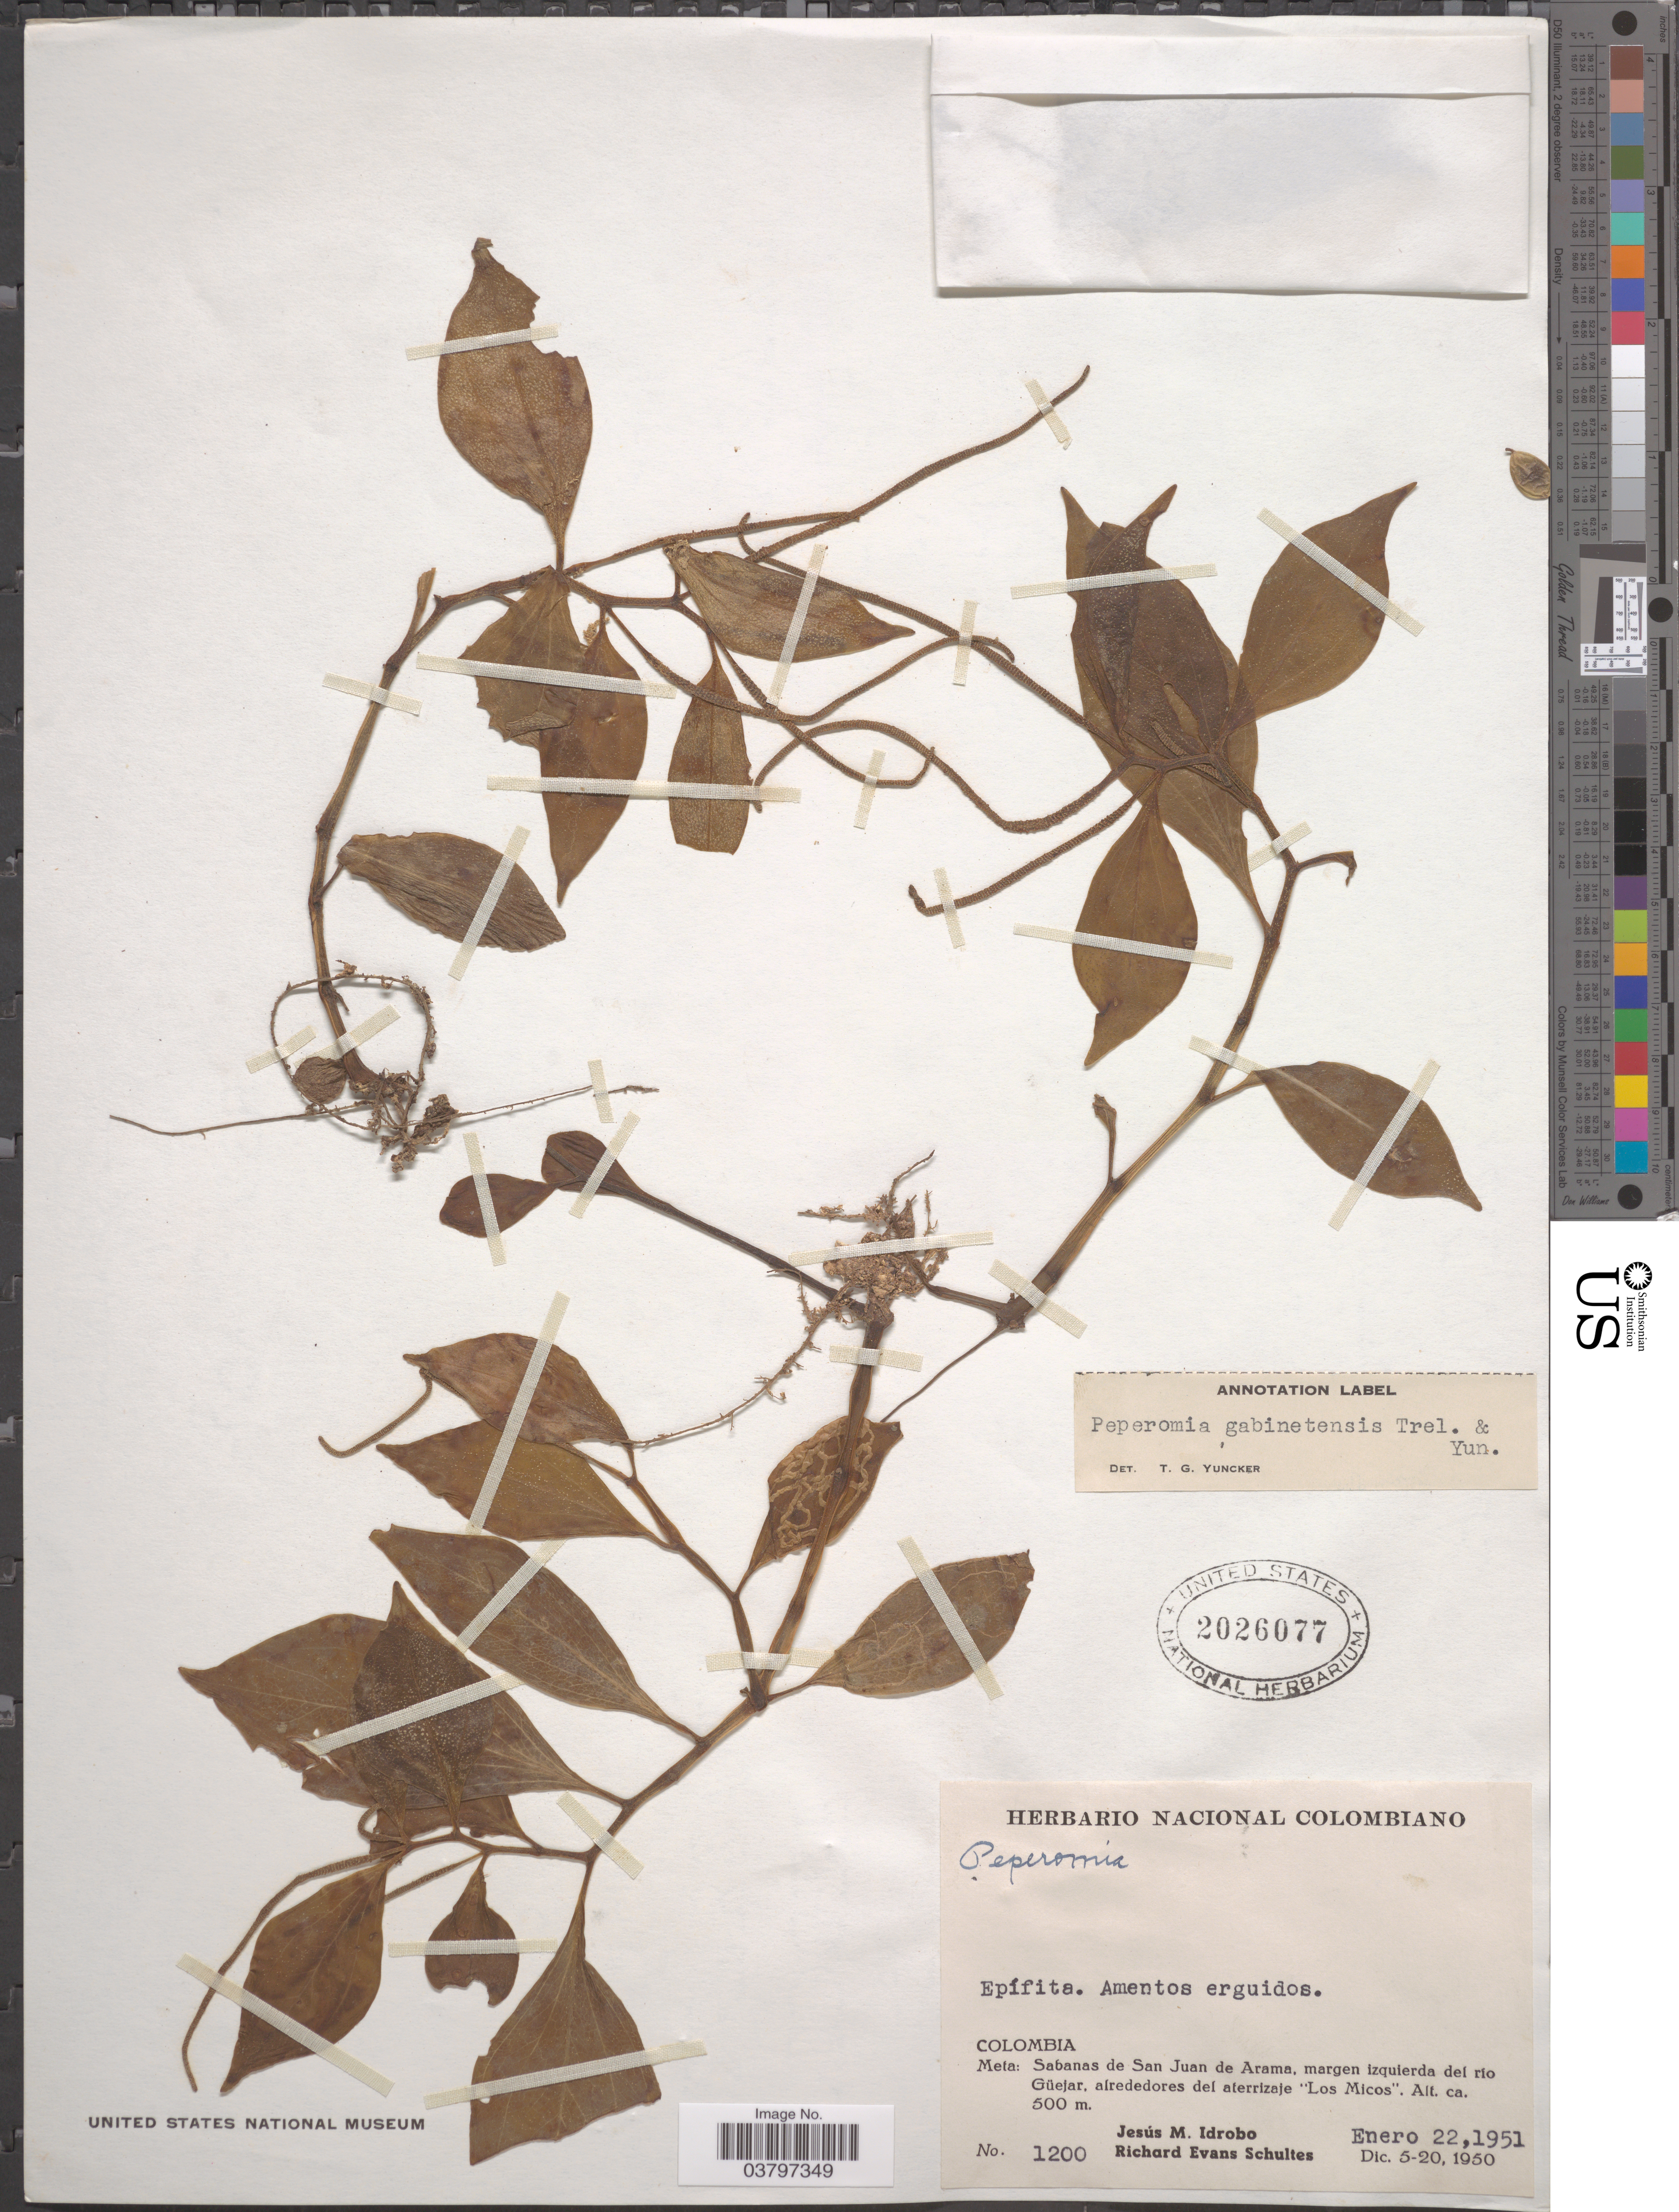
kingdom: Plantae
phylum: Tracheophyta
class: Magnoliopsida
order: Piperales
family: Piperaceae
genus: Peperomia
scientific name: Peperomia gabinetensis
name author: Trel. & Yunck.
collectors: J. M. Idrobo & R. E. Schultes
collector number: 1200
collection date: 1950-12-05/1950-12-20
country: Colombia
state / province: Meta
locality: Sabanas de San Juan de Arama, margen izquierda del río Güejar, alrededores del aterrizaje "Los Micos".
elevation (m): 500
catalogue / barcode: US 2026077